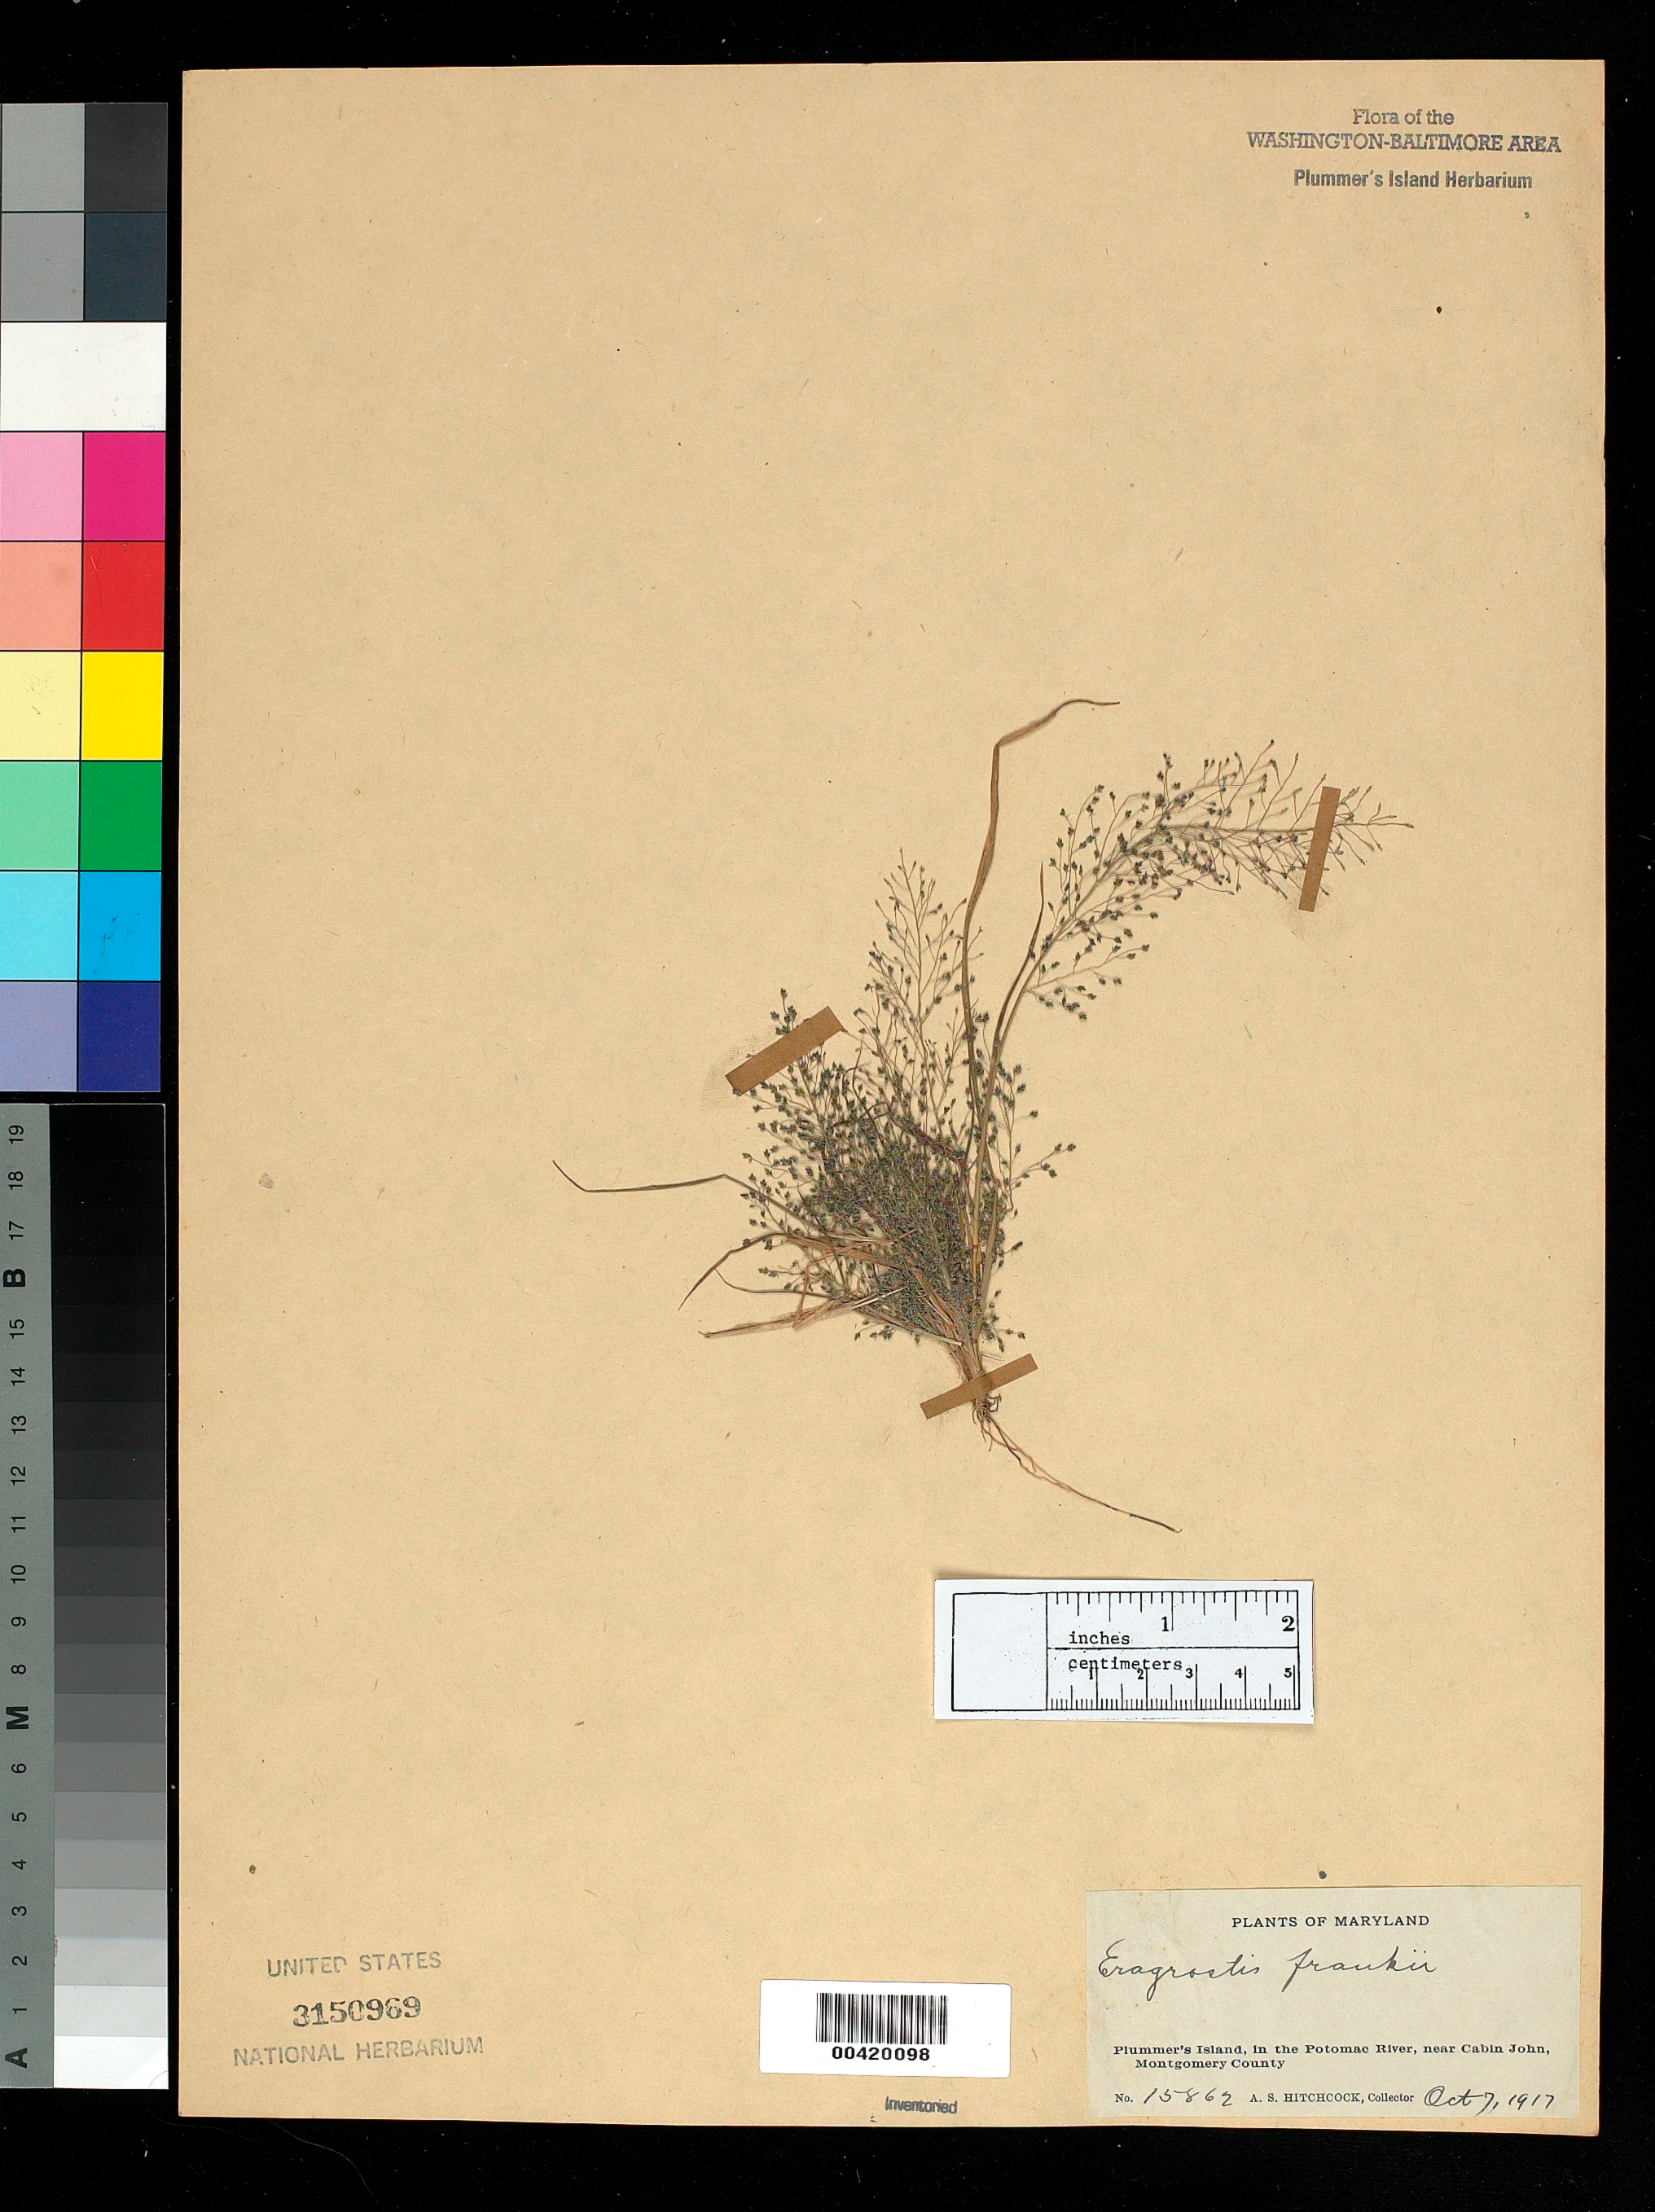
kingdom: Plantae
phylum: Tracheophyta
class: Liliopsida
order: Poales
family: Poaceae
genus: Eragrostis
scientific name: Eragrostis frankii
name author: C.A. Mey. ex Steud.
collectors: A. S. Hitchcock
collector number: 15862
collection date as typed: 07 Oct 1917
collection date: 1917-10-07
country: United States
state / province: Maryland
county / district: Montgomery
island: Plummers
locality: Plummer's Island C. & O. Canal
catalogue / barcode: US 3150969